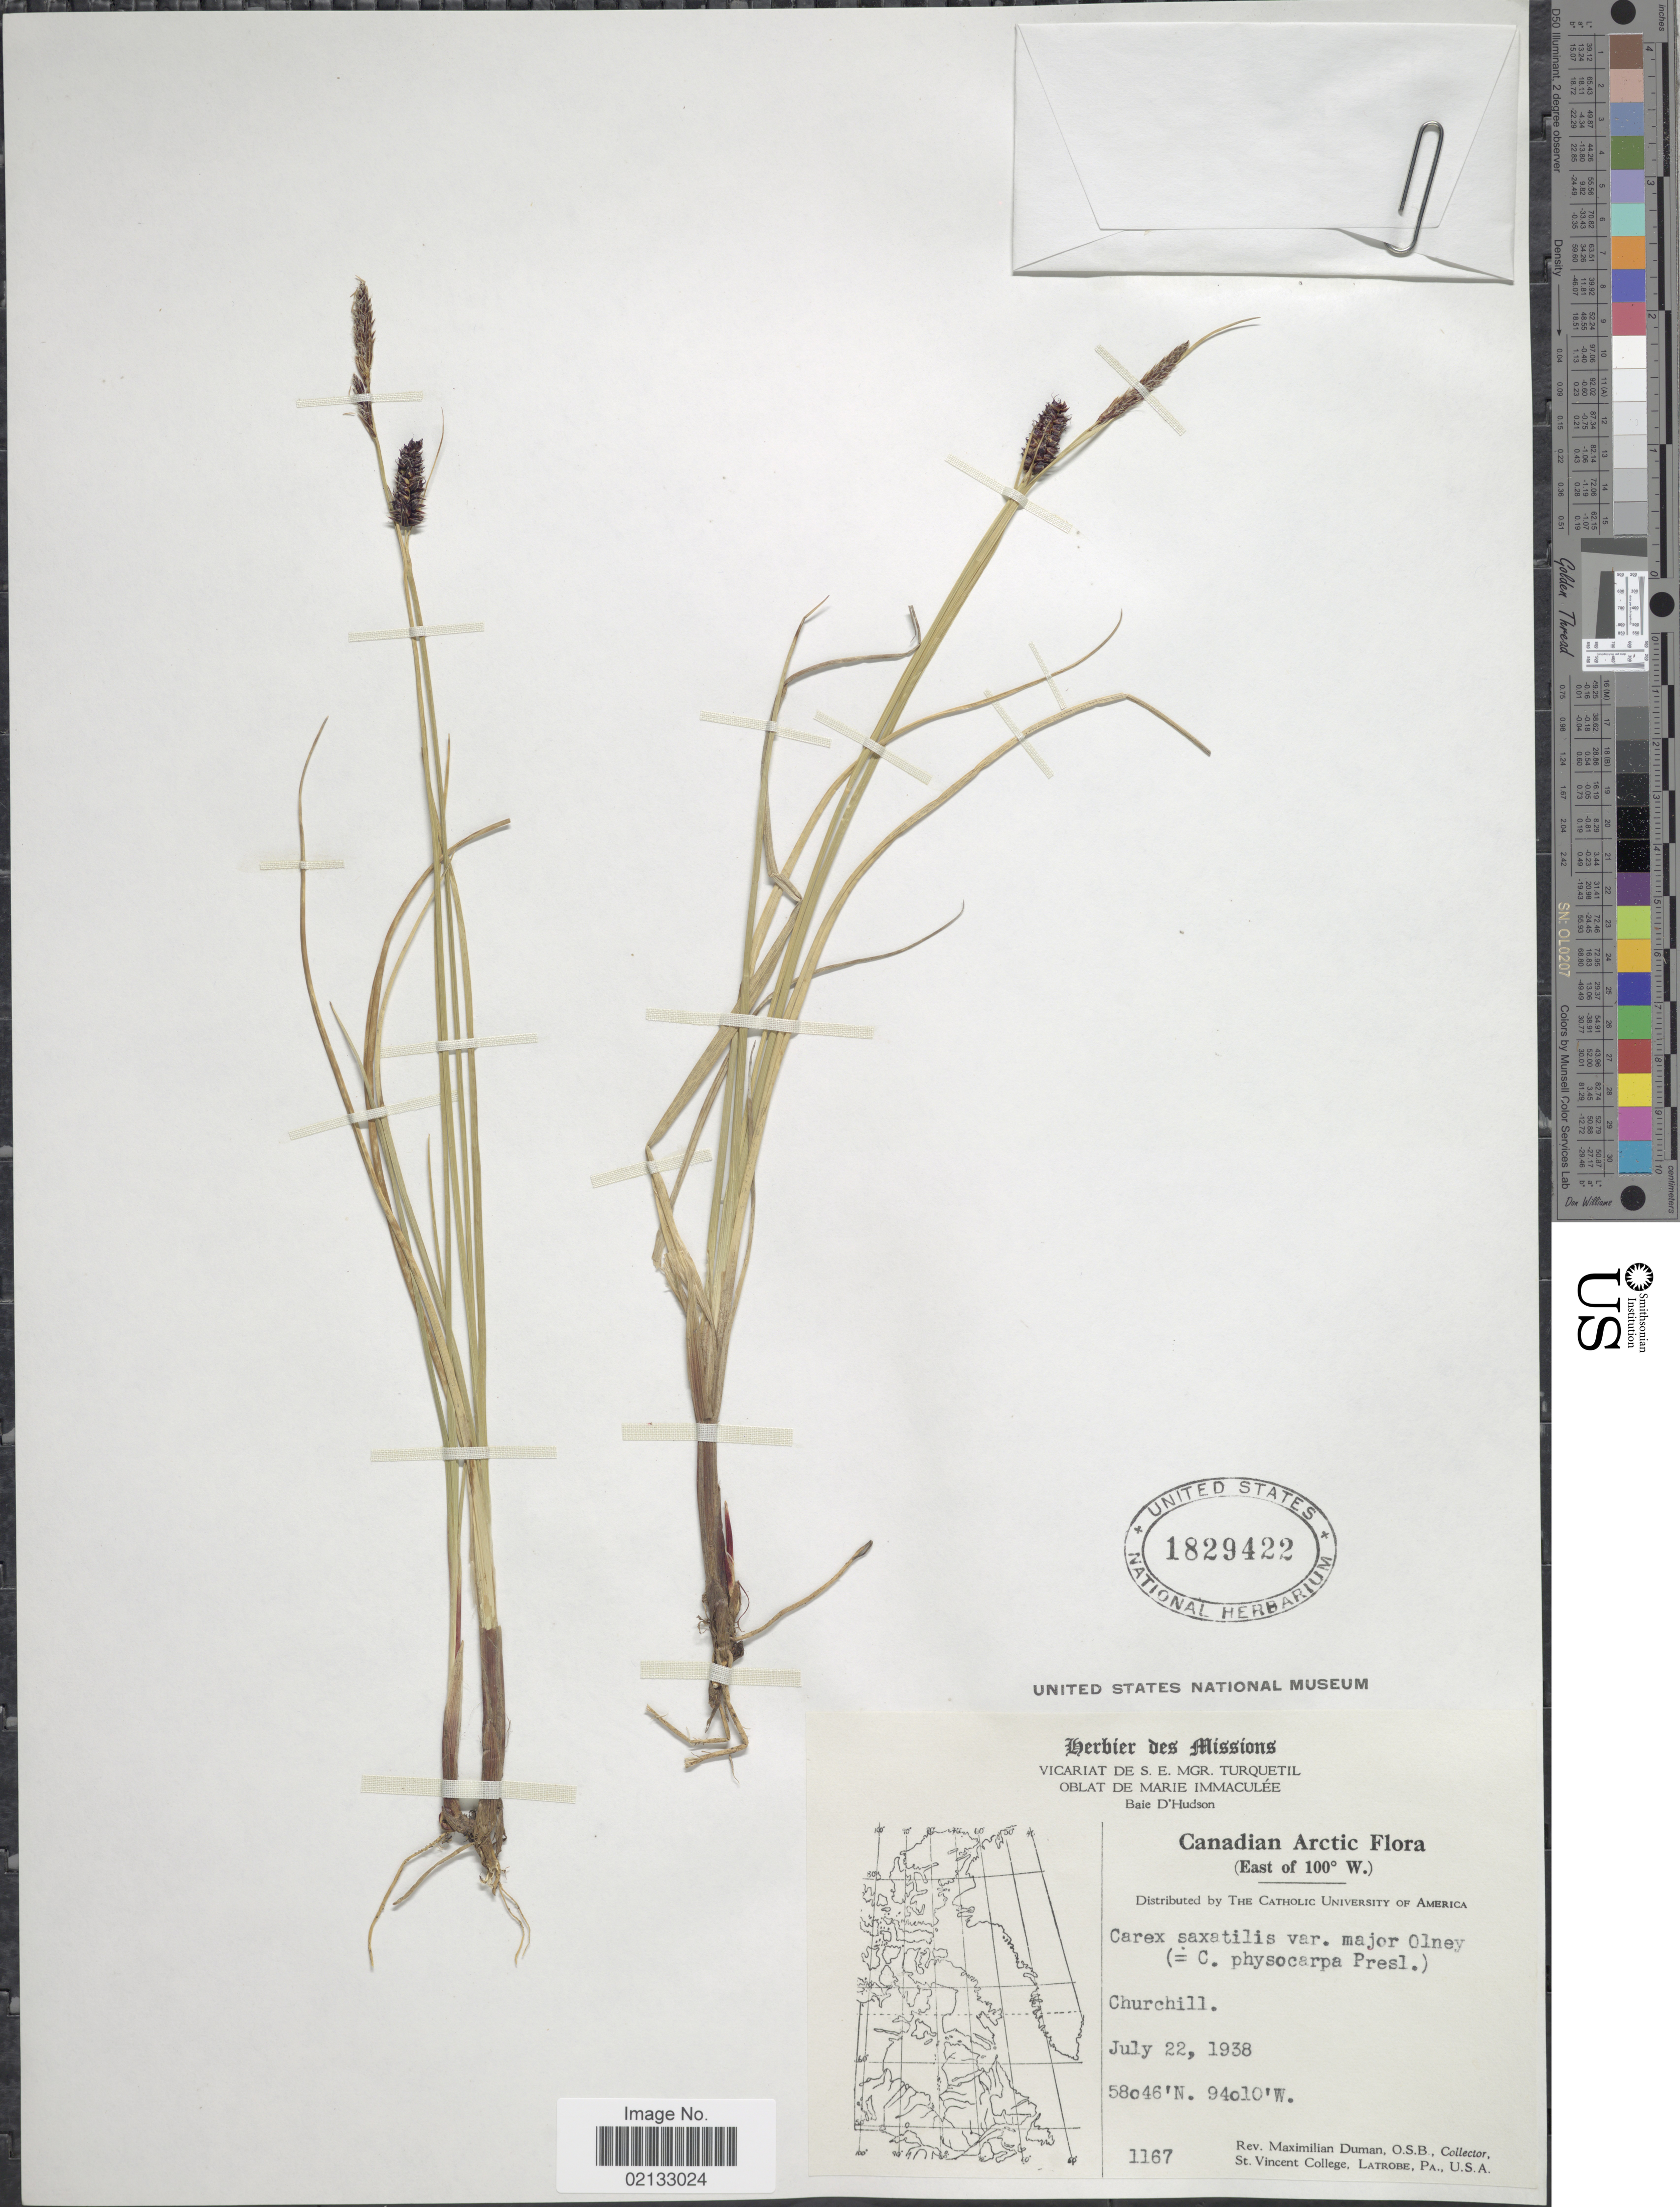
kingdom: Plantae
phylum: Tracheophyta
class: Liliopsida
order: Poales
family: Cyperaceae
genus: Carex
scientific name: Carex saxatilis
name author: L.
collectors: M. Duman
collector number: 1167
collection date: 1938-07-22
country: Canada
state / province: Manitoba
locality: Canadian Arctic (East of 100º W.). Churchill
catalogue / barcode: US 1829422